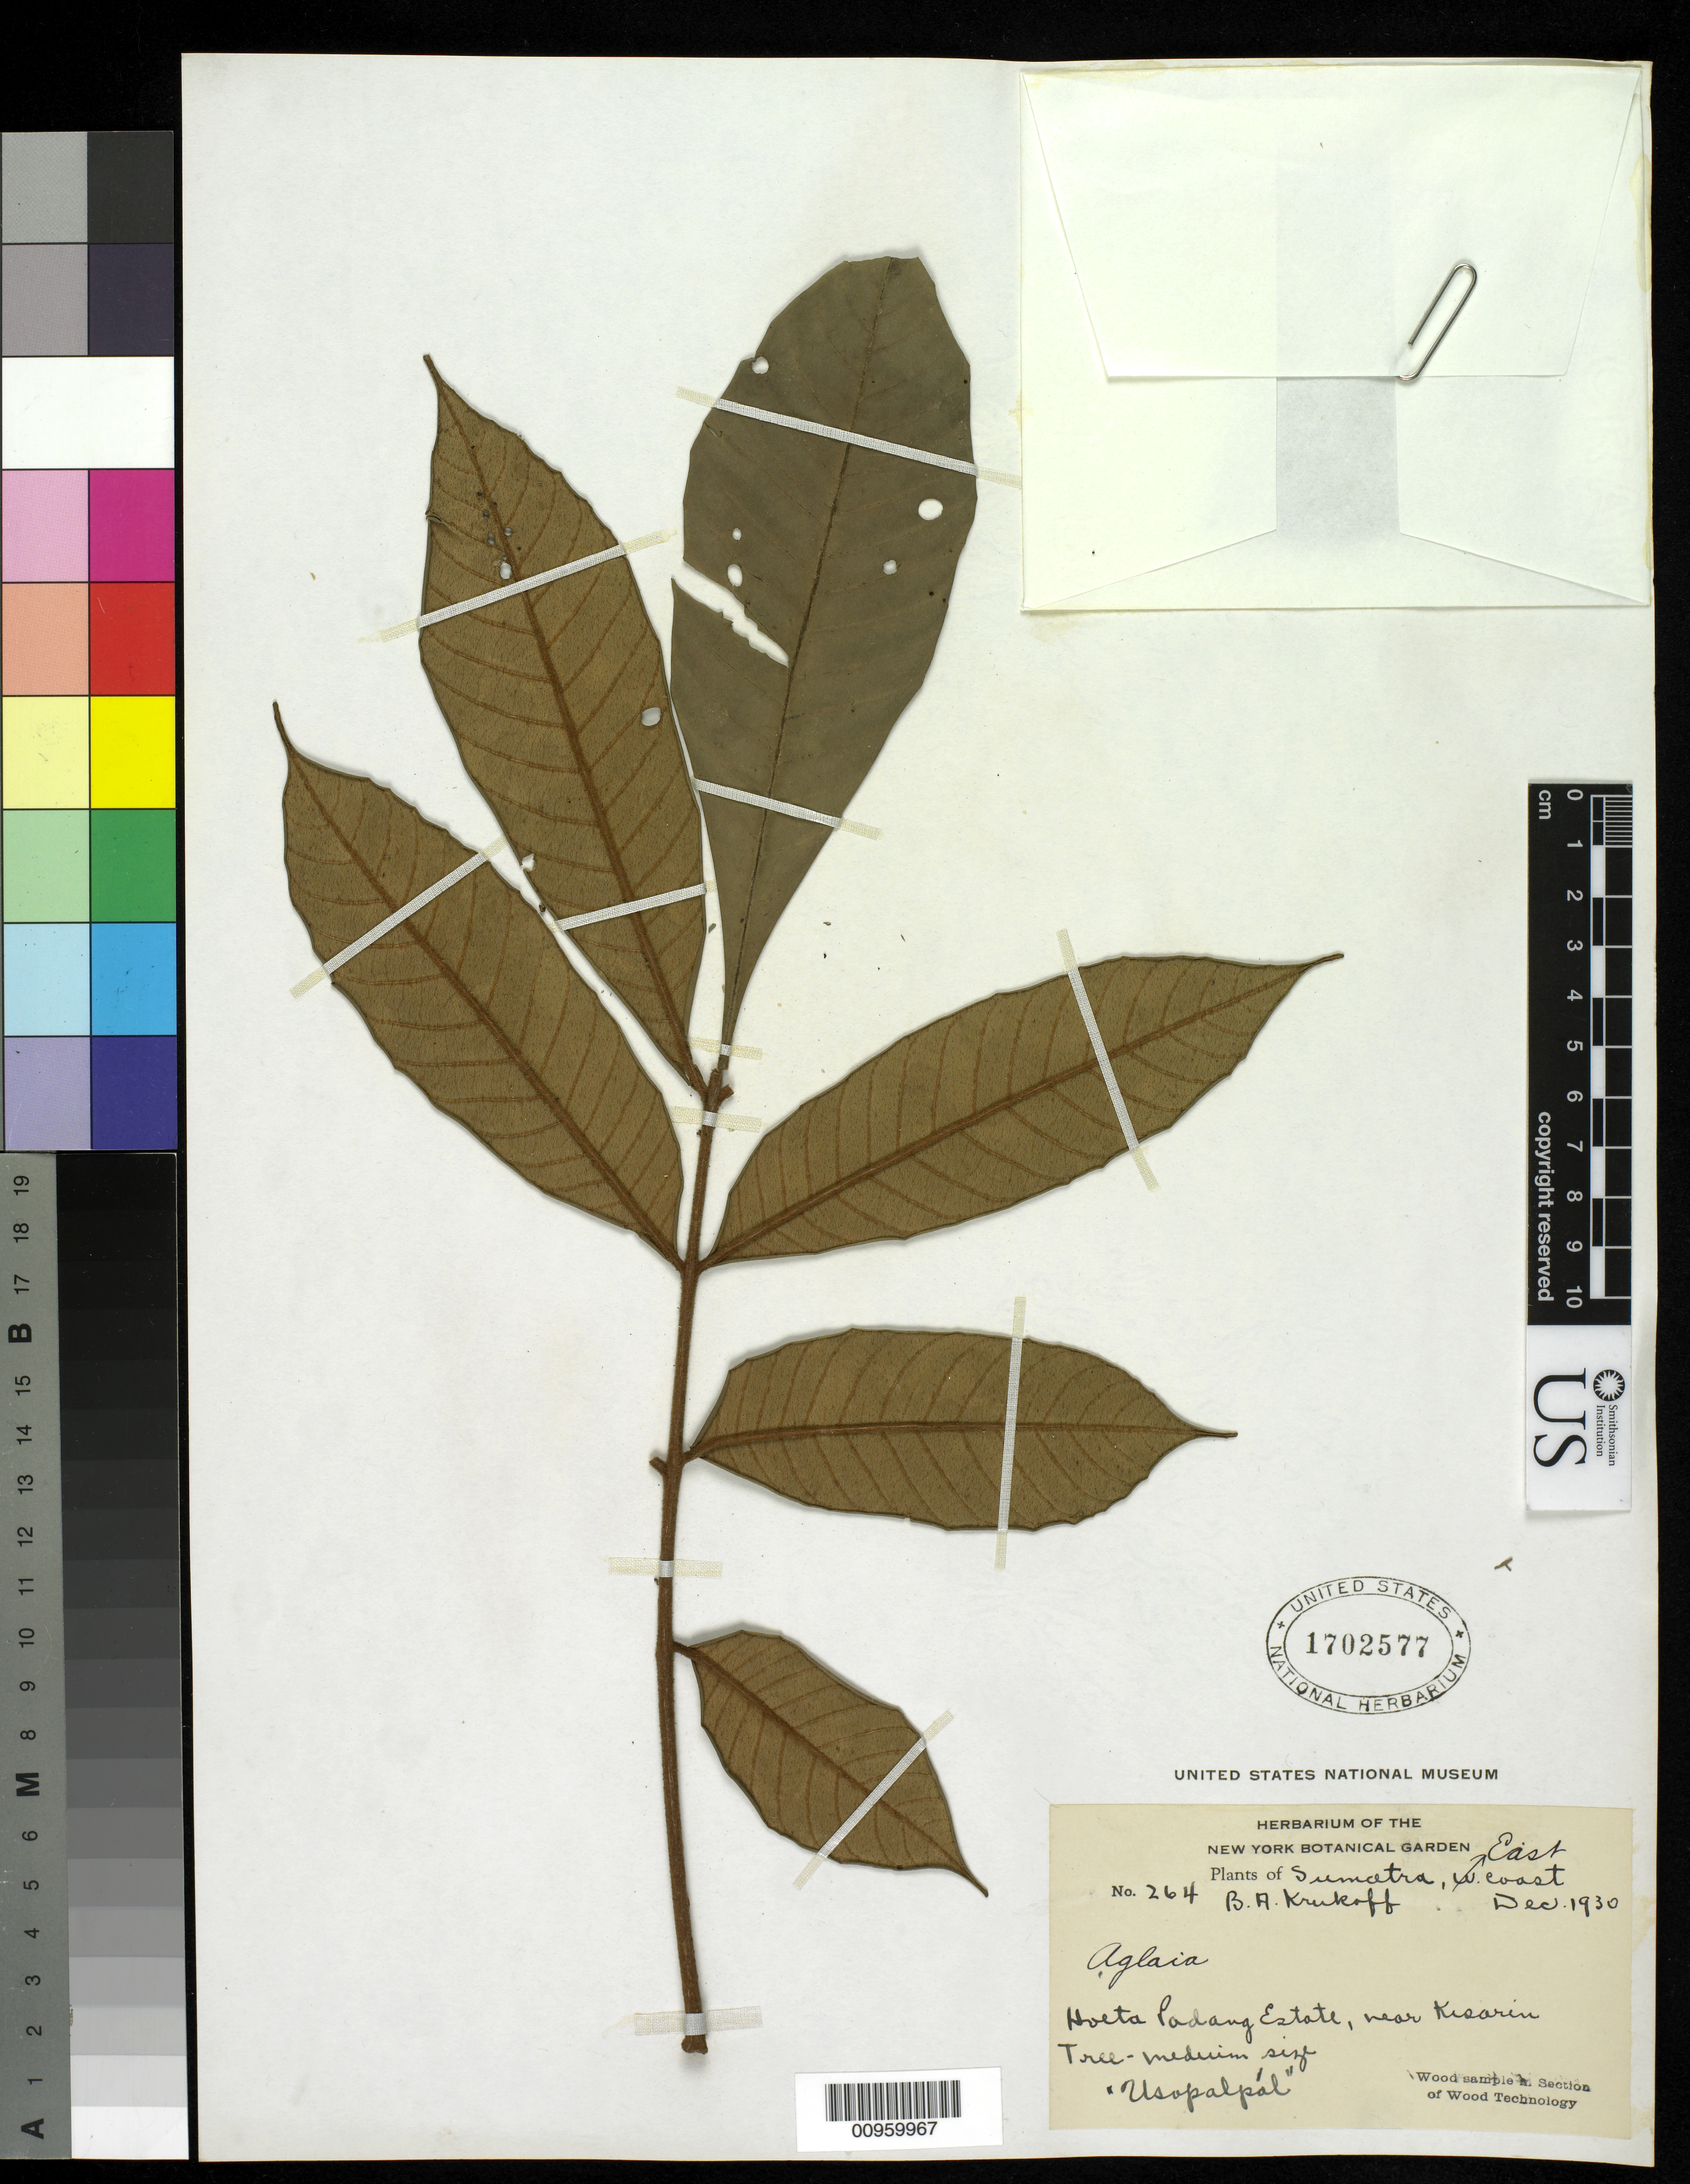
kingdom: Plantae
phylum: Tracheophyta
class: Magnoliopsida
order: Sapindales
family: Meliaceae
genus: Aglaia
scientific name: Aglaia hiernii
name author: King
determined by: Pannell, C. M.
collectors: B. A. Krukoff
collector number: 264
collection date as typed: Dec 1930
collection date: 1930-12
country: Indonesia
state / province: Sumatra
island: Sumatra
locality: Hoeta Padang Estate, near Kesarin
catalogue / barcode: US 1702577